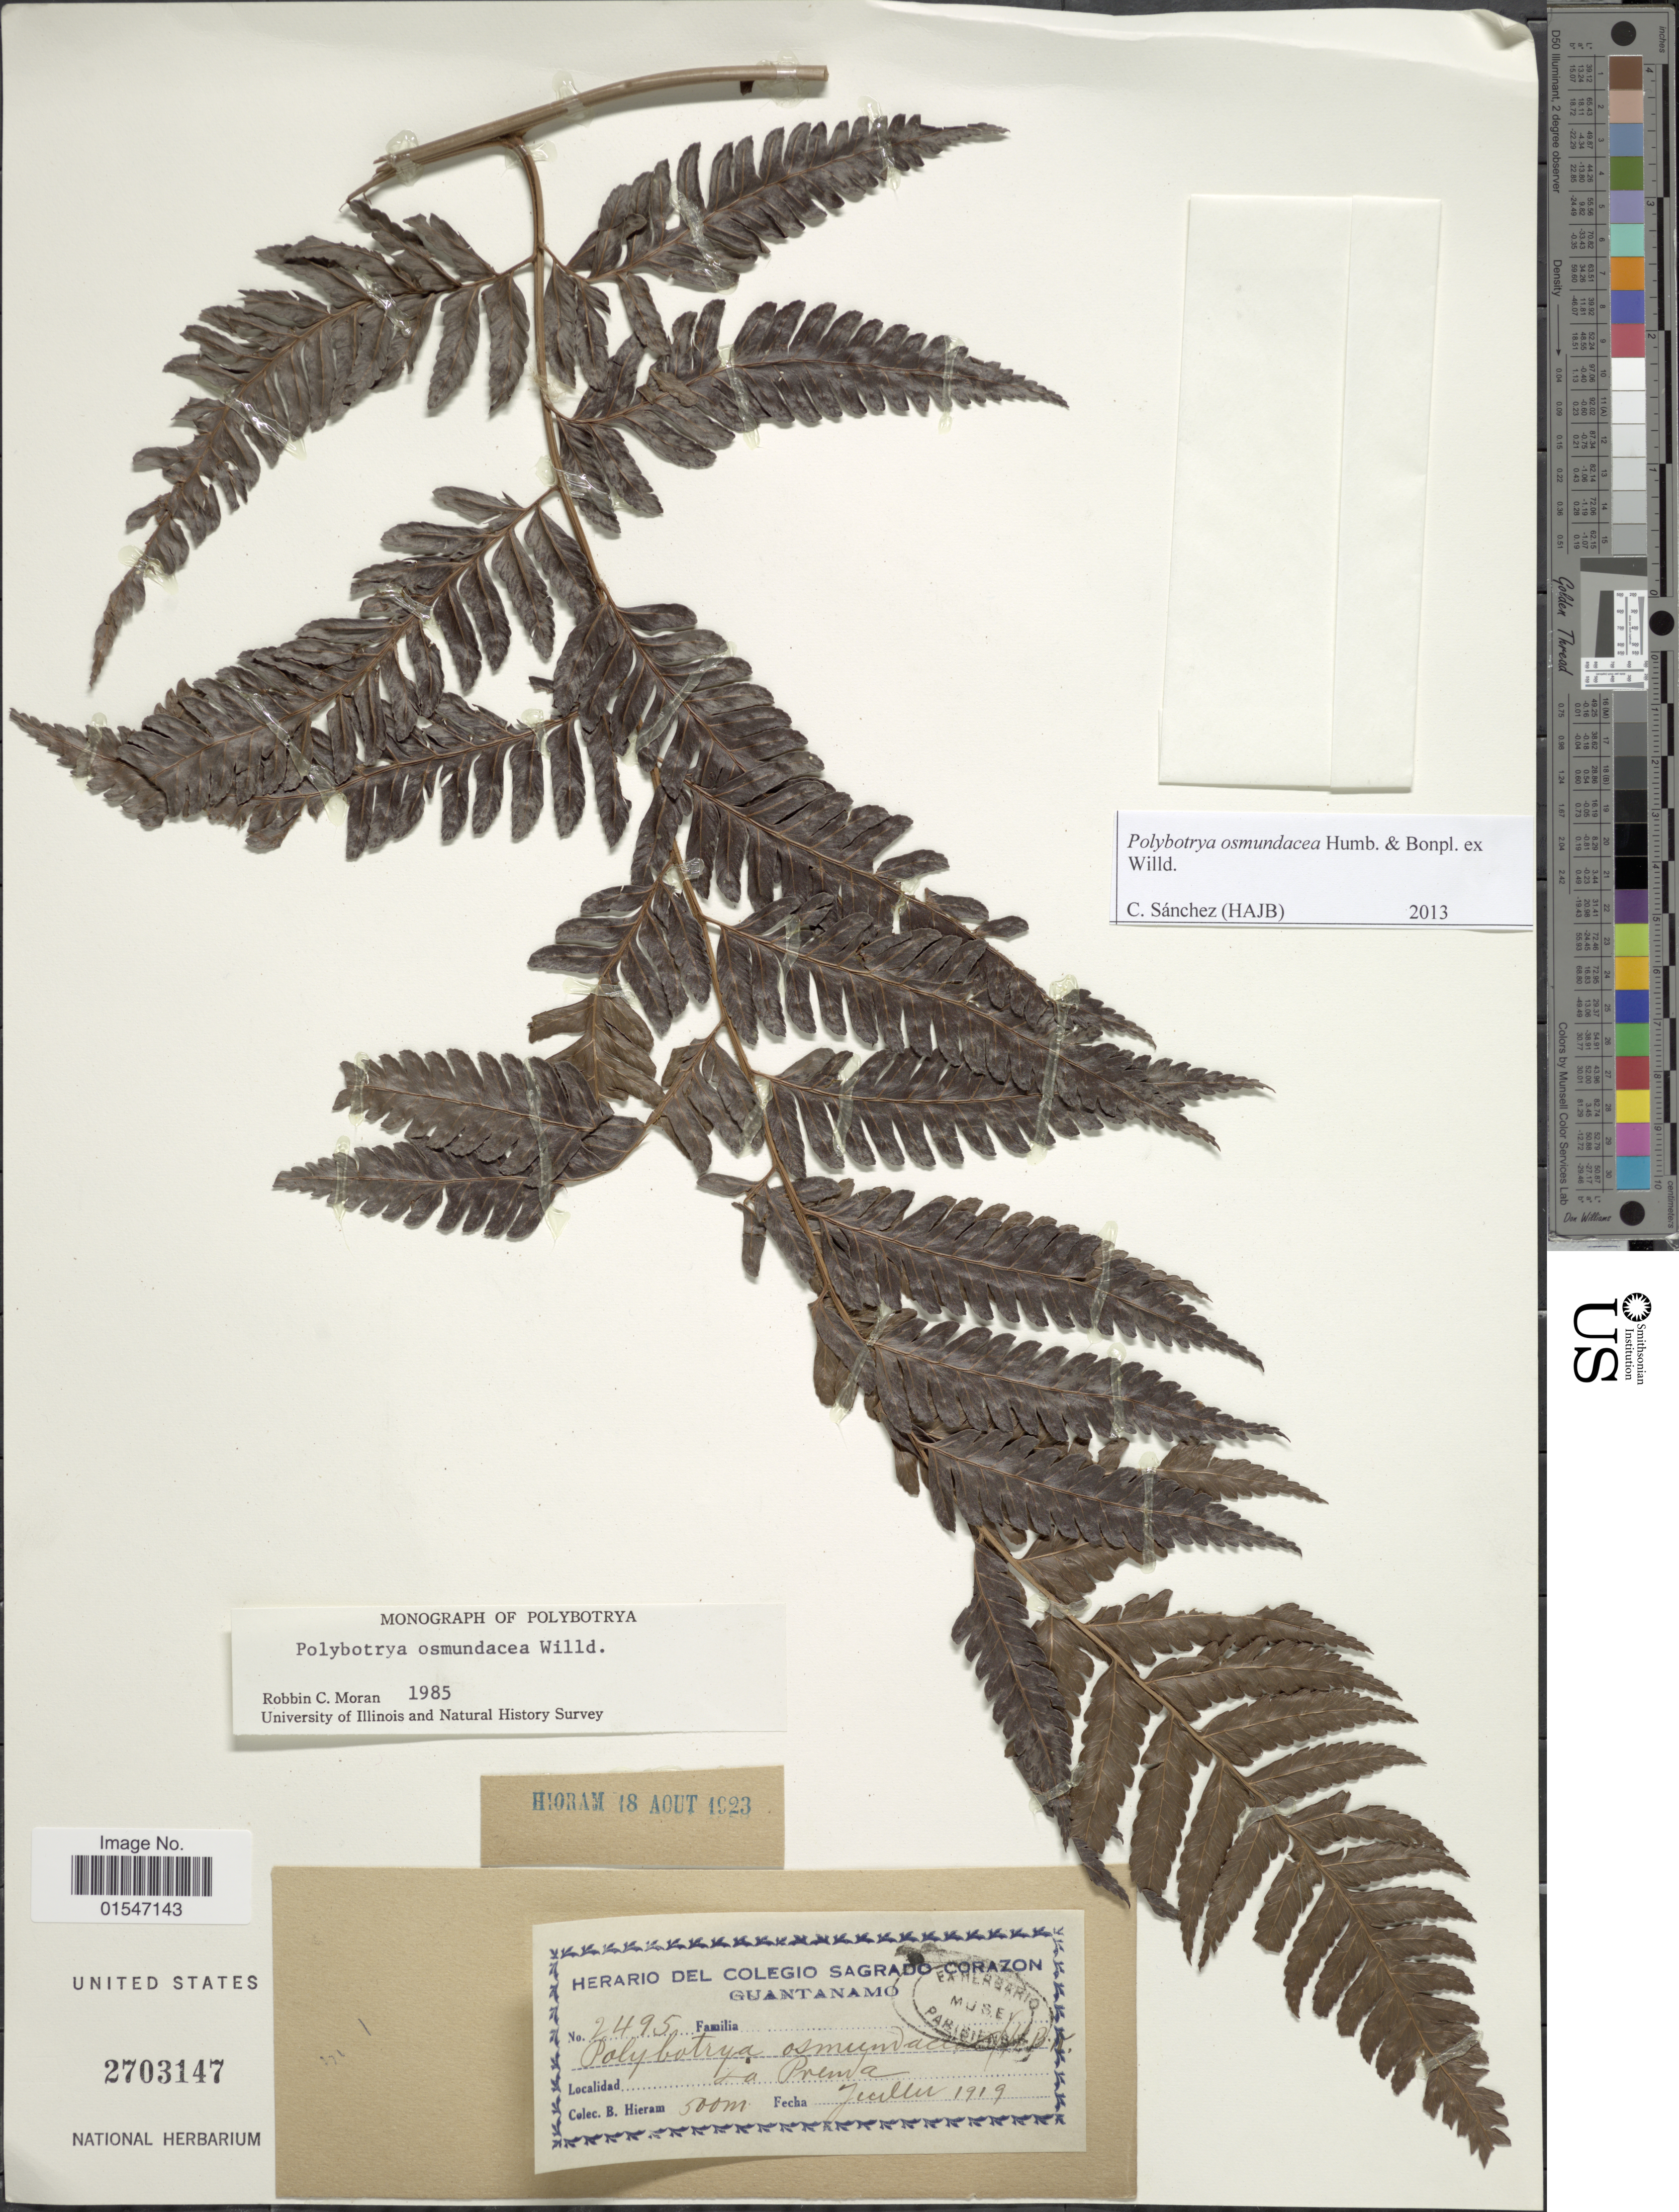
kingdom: Plantae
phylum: Tracheophyta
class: Polypodiopsida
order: Polypodiales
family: Dryopteridaceae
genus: Polybotrya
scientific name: Polybotrya osmundacea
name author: Humb. & Bonpl. ex Willd.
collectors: B. Hieram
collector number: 2495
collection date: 1919-07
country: Cuba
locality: La Prenda.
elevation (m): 500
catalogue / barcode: US 2703147